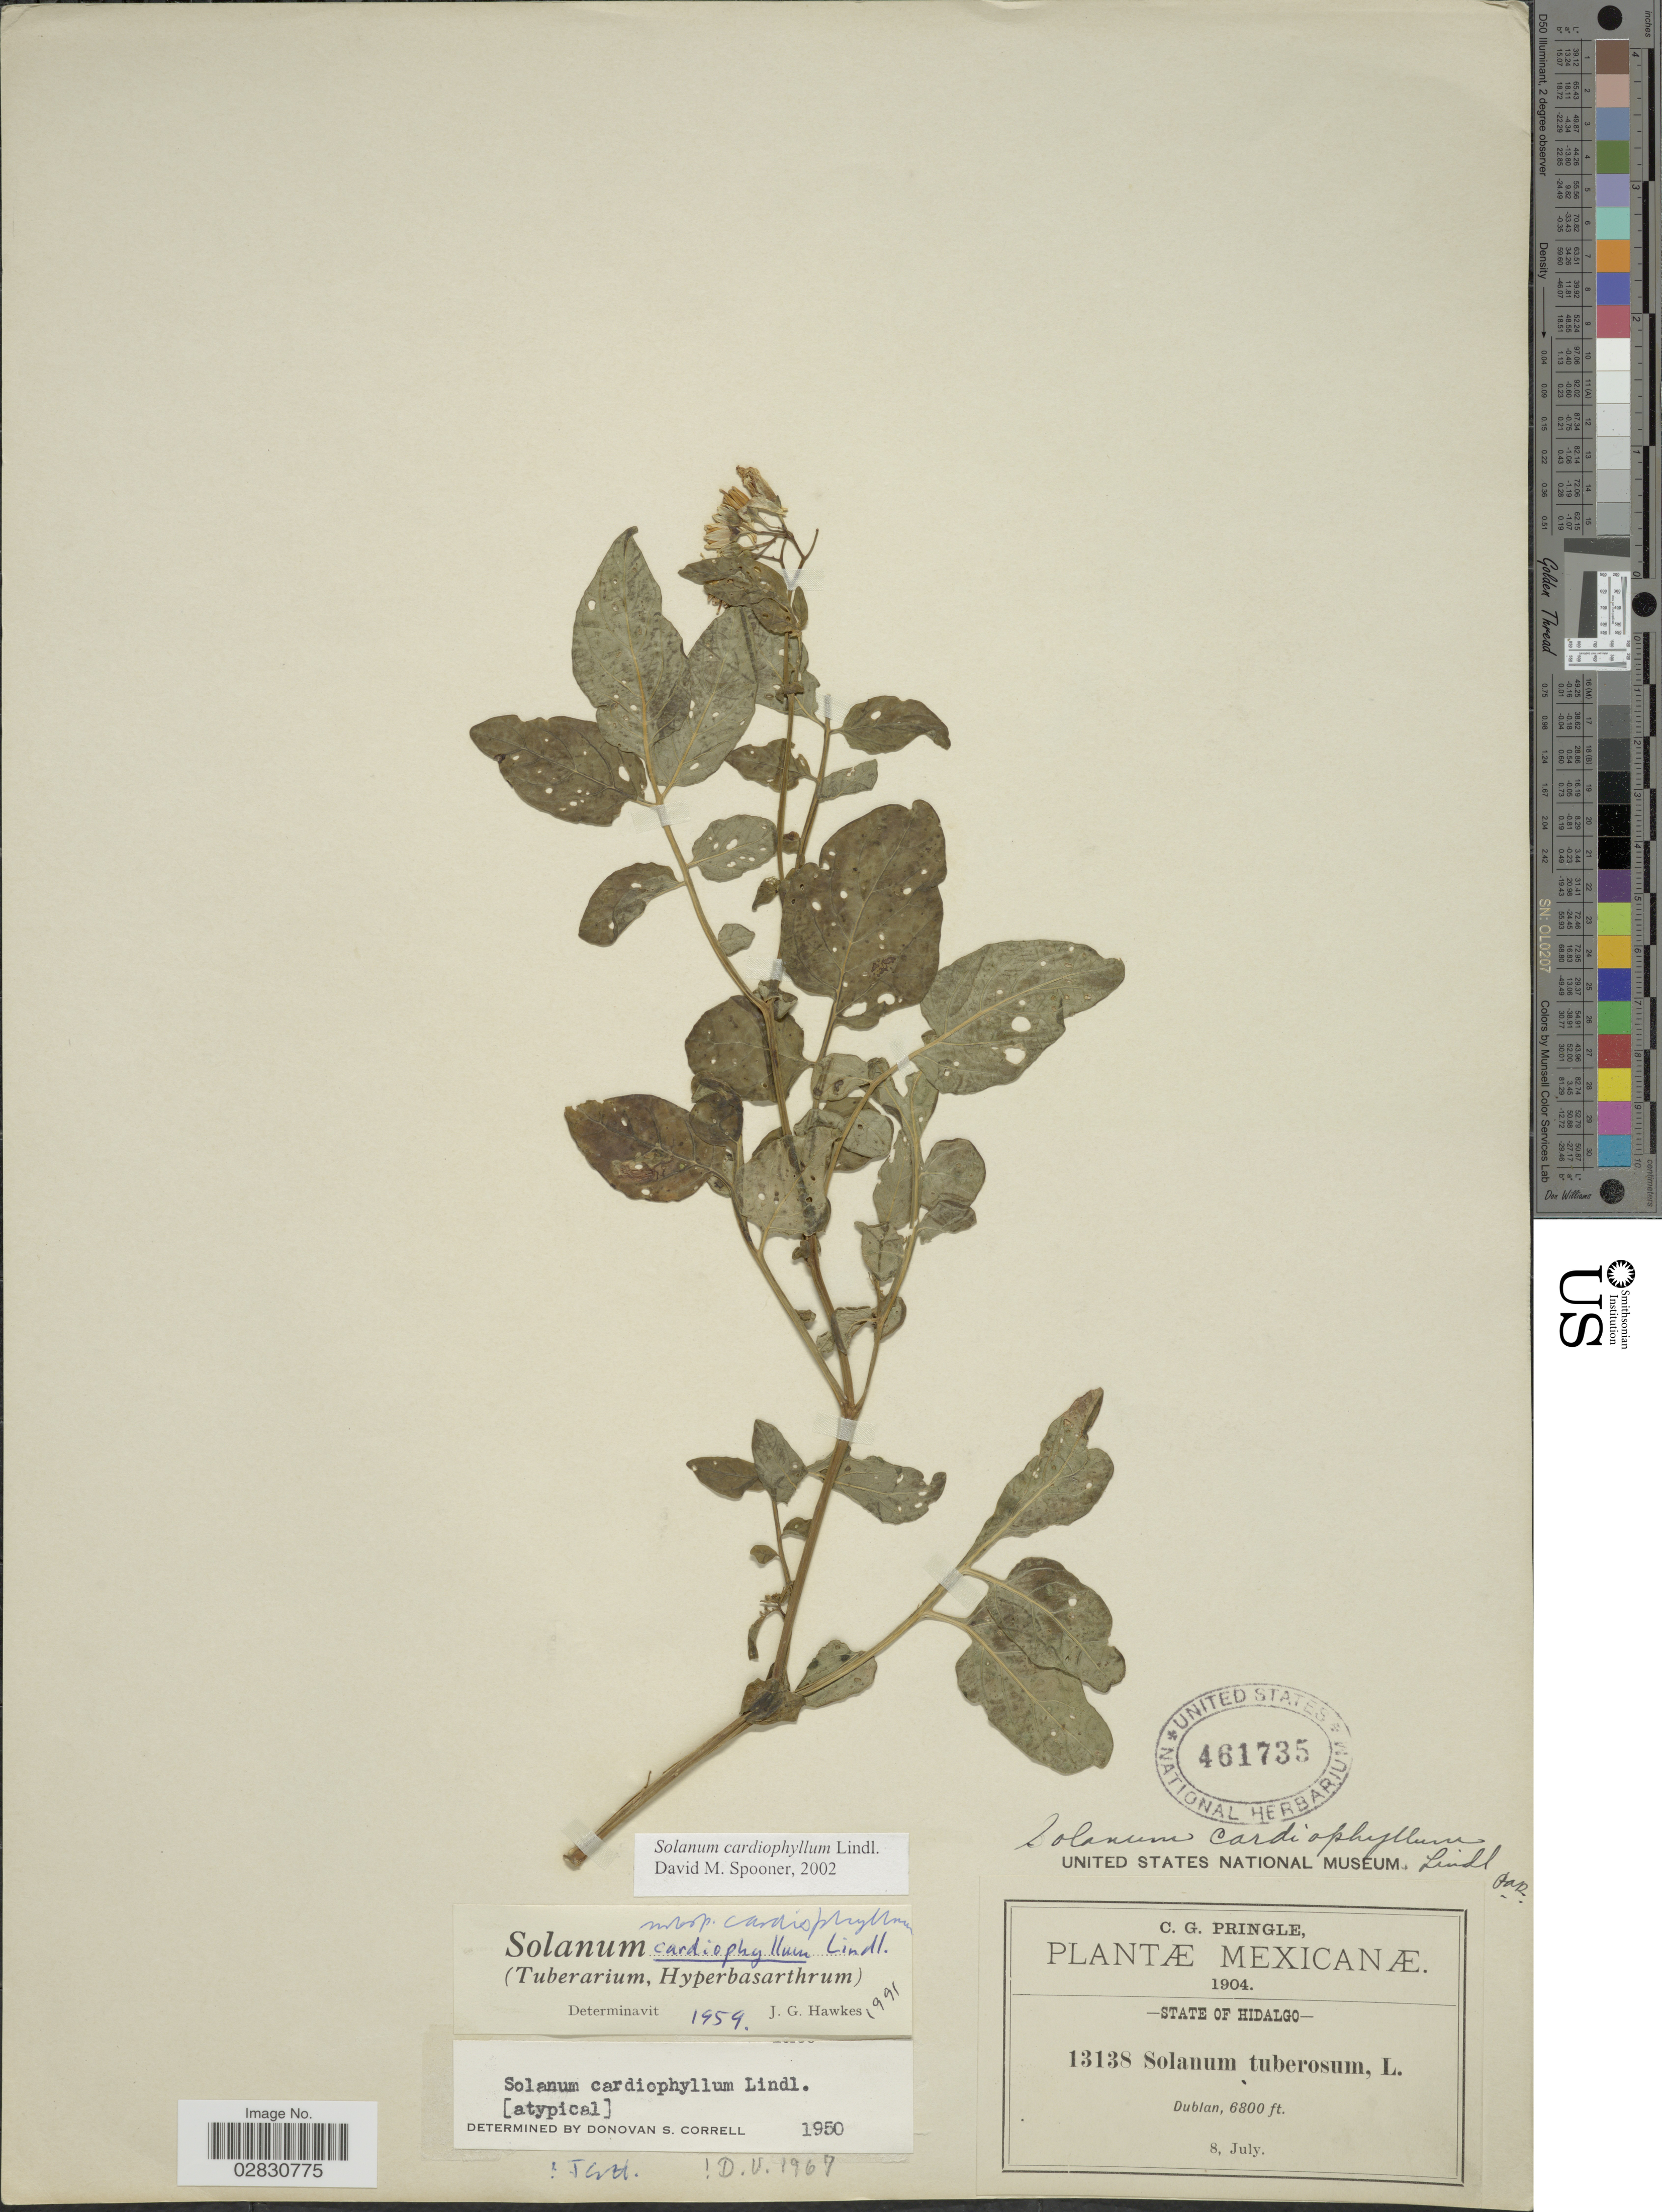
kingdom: Plantae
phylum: Tracheophyta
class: Magnoliopsida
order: Solanales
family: Solanaceae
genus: Solanum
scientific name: Solanum cardiophyllum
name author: Lindl.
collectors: C. G. Pringle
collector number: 13138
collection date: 1904-07-08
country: Mexico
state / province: Hidalgo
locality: State of Hidalgo, Dublan.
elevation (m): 2073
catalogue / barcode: US 461735